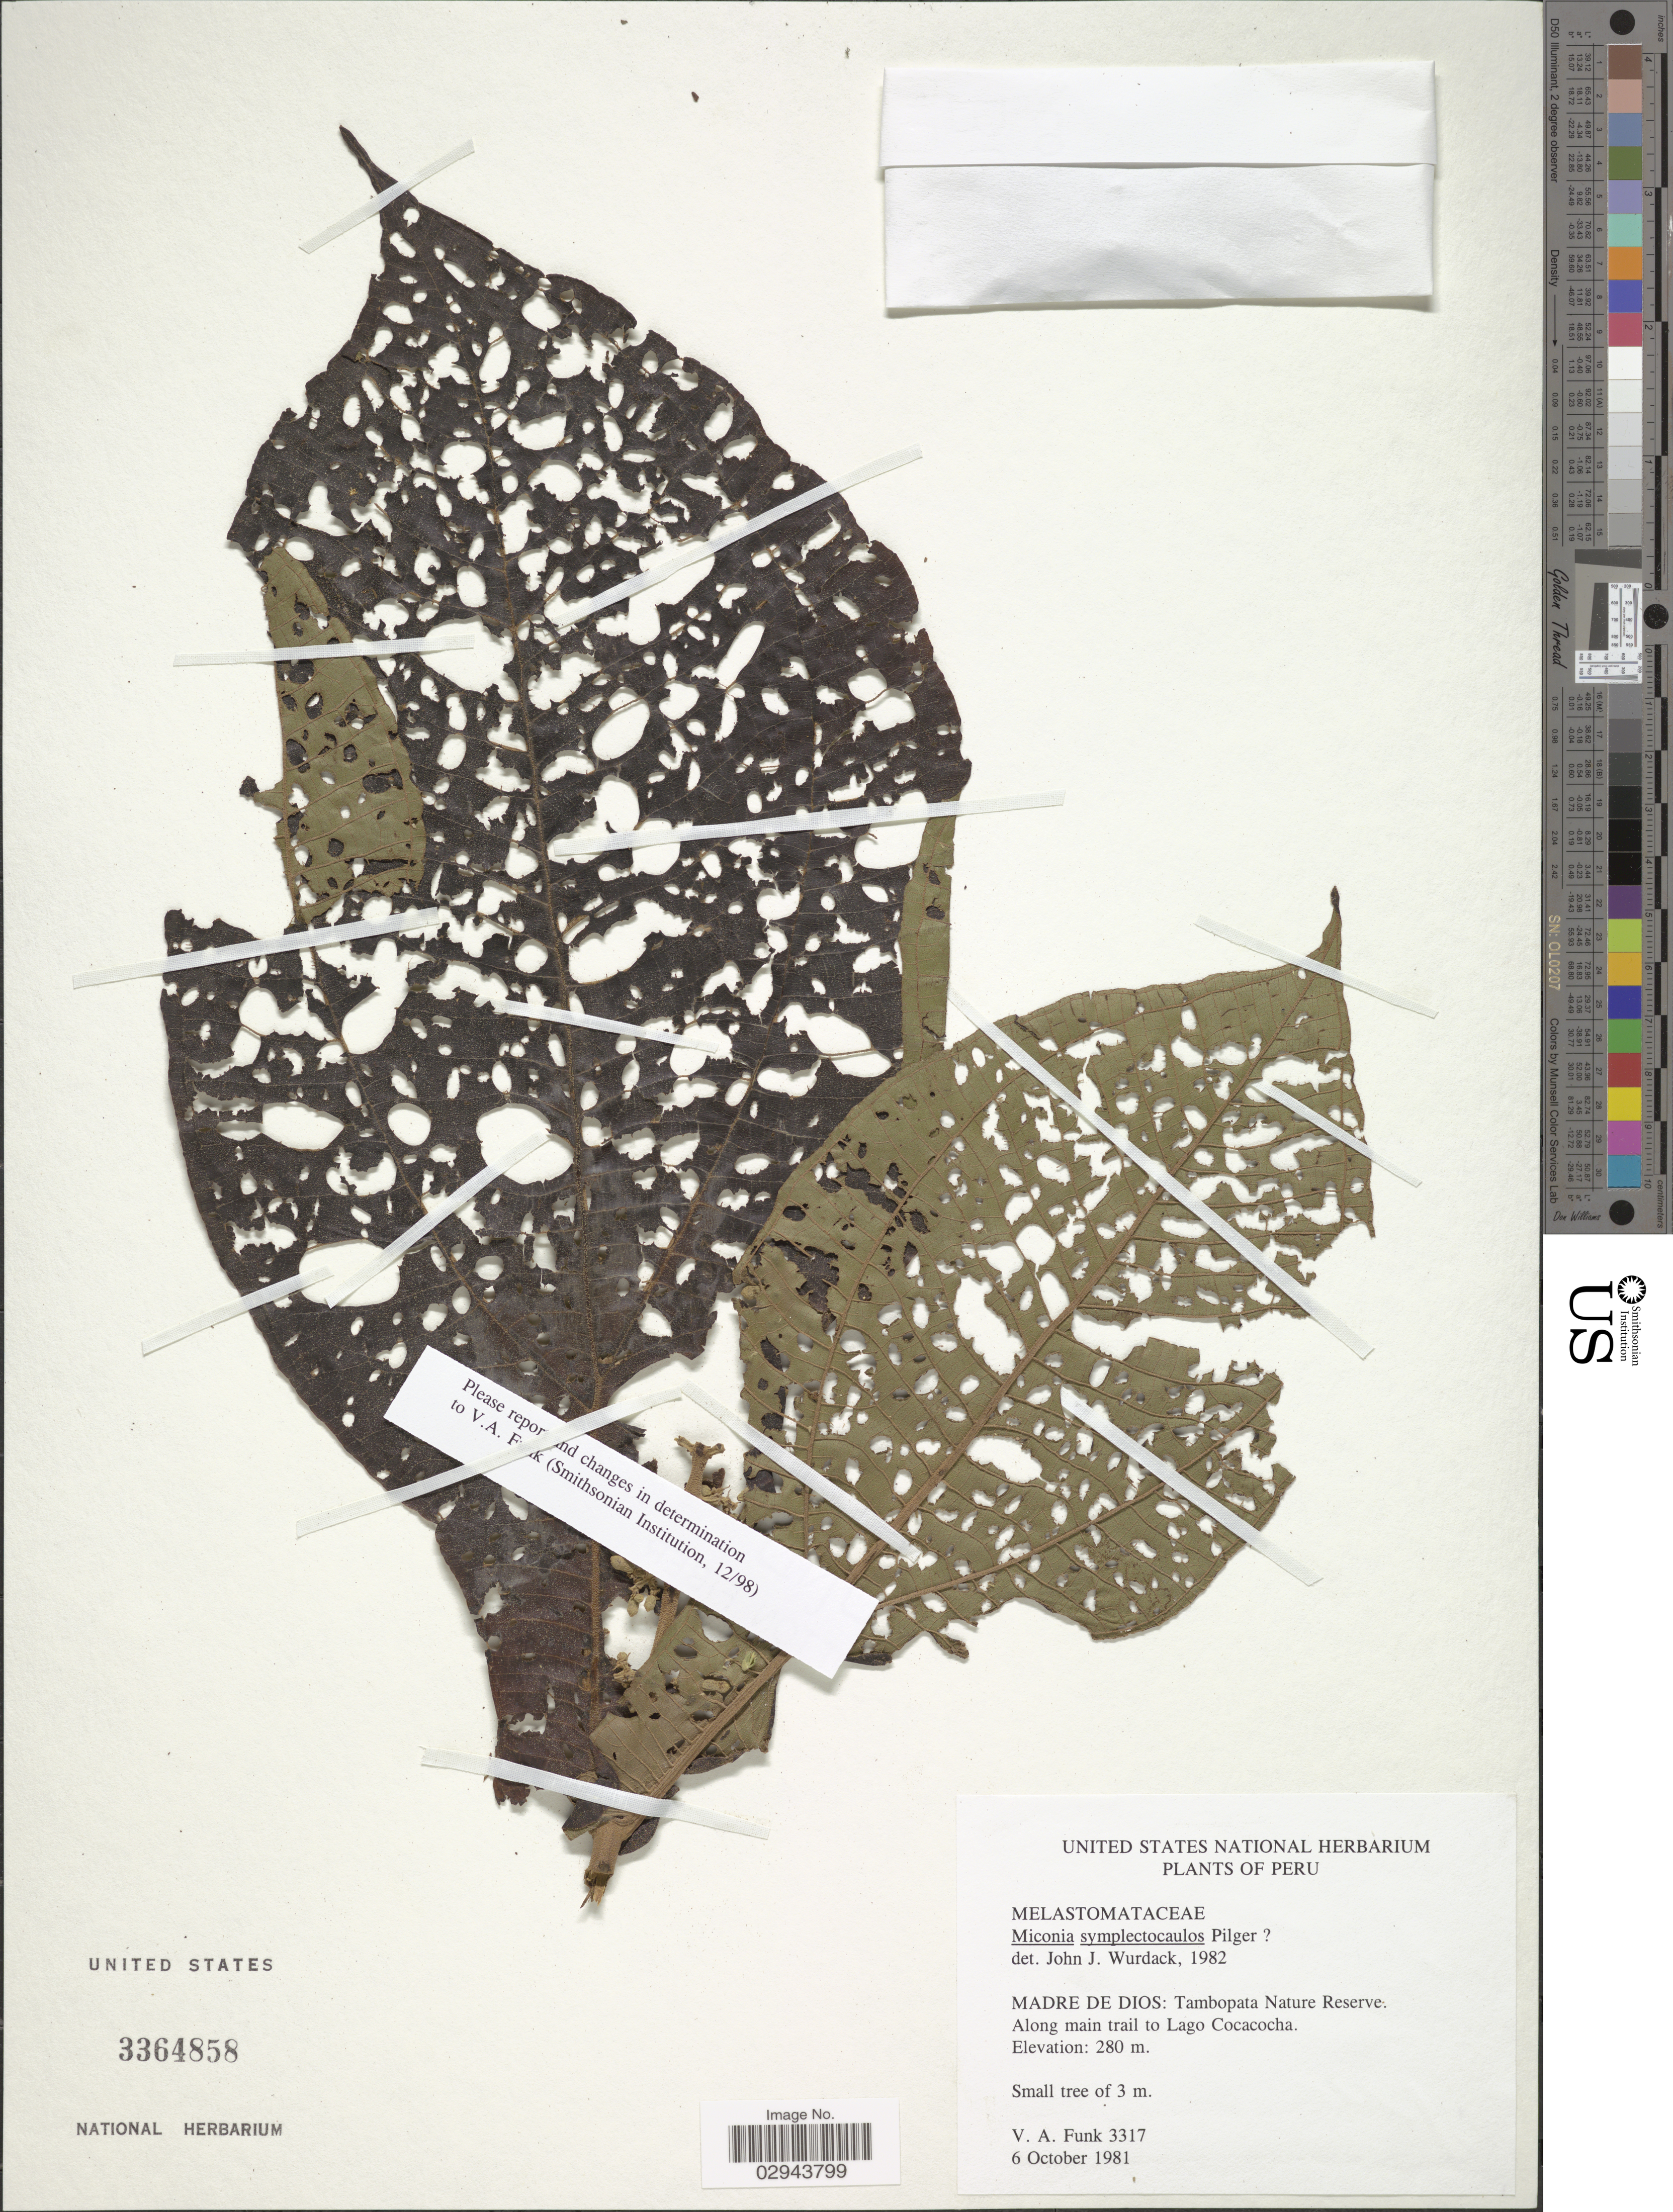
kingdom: Plantae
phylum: Tracheophyta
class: Magnoliopsida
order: Myrtales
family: Melastomataceae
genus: Miconia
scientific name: Miconia symplectocaulos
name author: Pilg.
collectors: V. Funk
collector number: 3317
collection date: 1981-10-06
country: Peru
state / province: Madre de Dios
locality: Tambopata Nature Reserve. Along main trail to Lago Cocacocha.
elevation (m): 280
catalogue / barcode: US 3364858